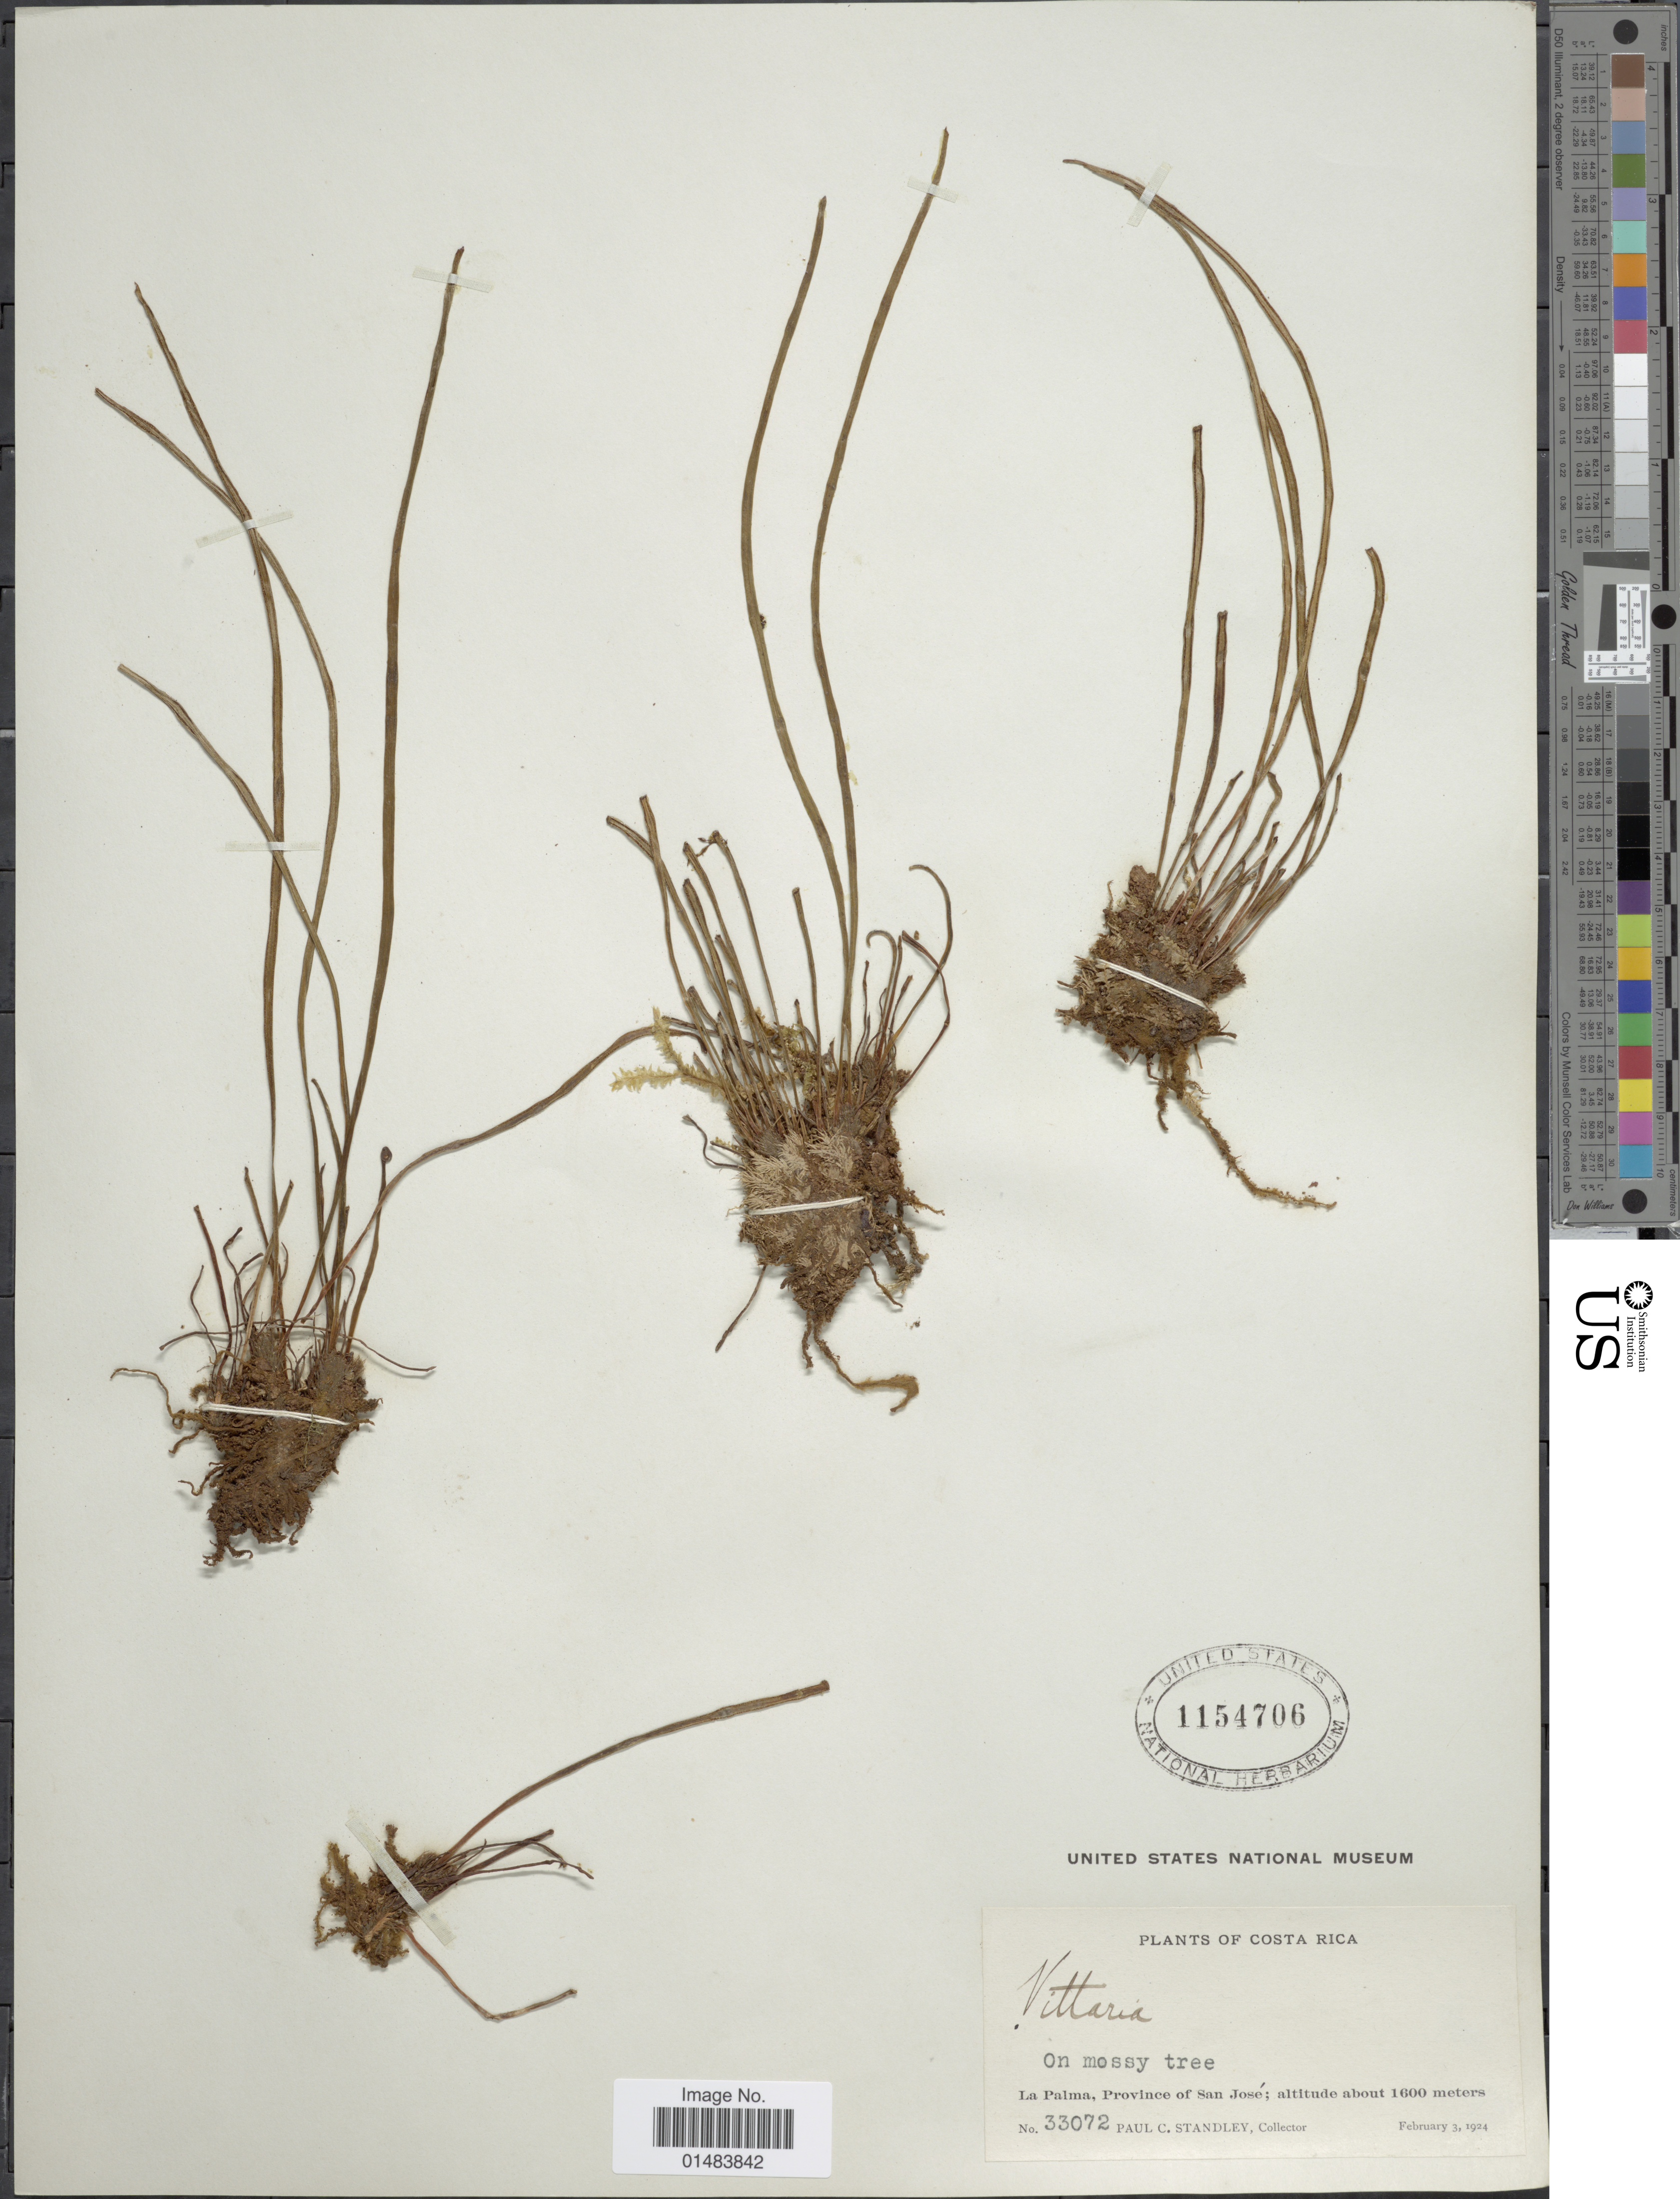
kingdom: Plantae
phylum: Tracheophyta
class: Polypodiopsida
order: Polypodiales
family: Pteridaceae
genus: Vittaria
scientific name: Vittaria sp.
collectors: P. C. Standley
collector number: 33072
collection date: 1924-02-03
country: Costa Rica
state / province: San José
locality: Plants of Costa Rica, La Palma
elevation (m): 1600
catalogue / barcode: US 1154706